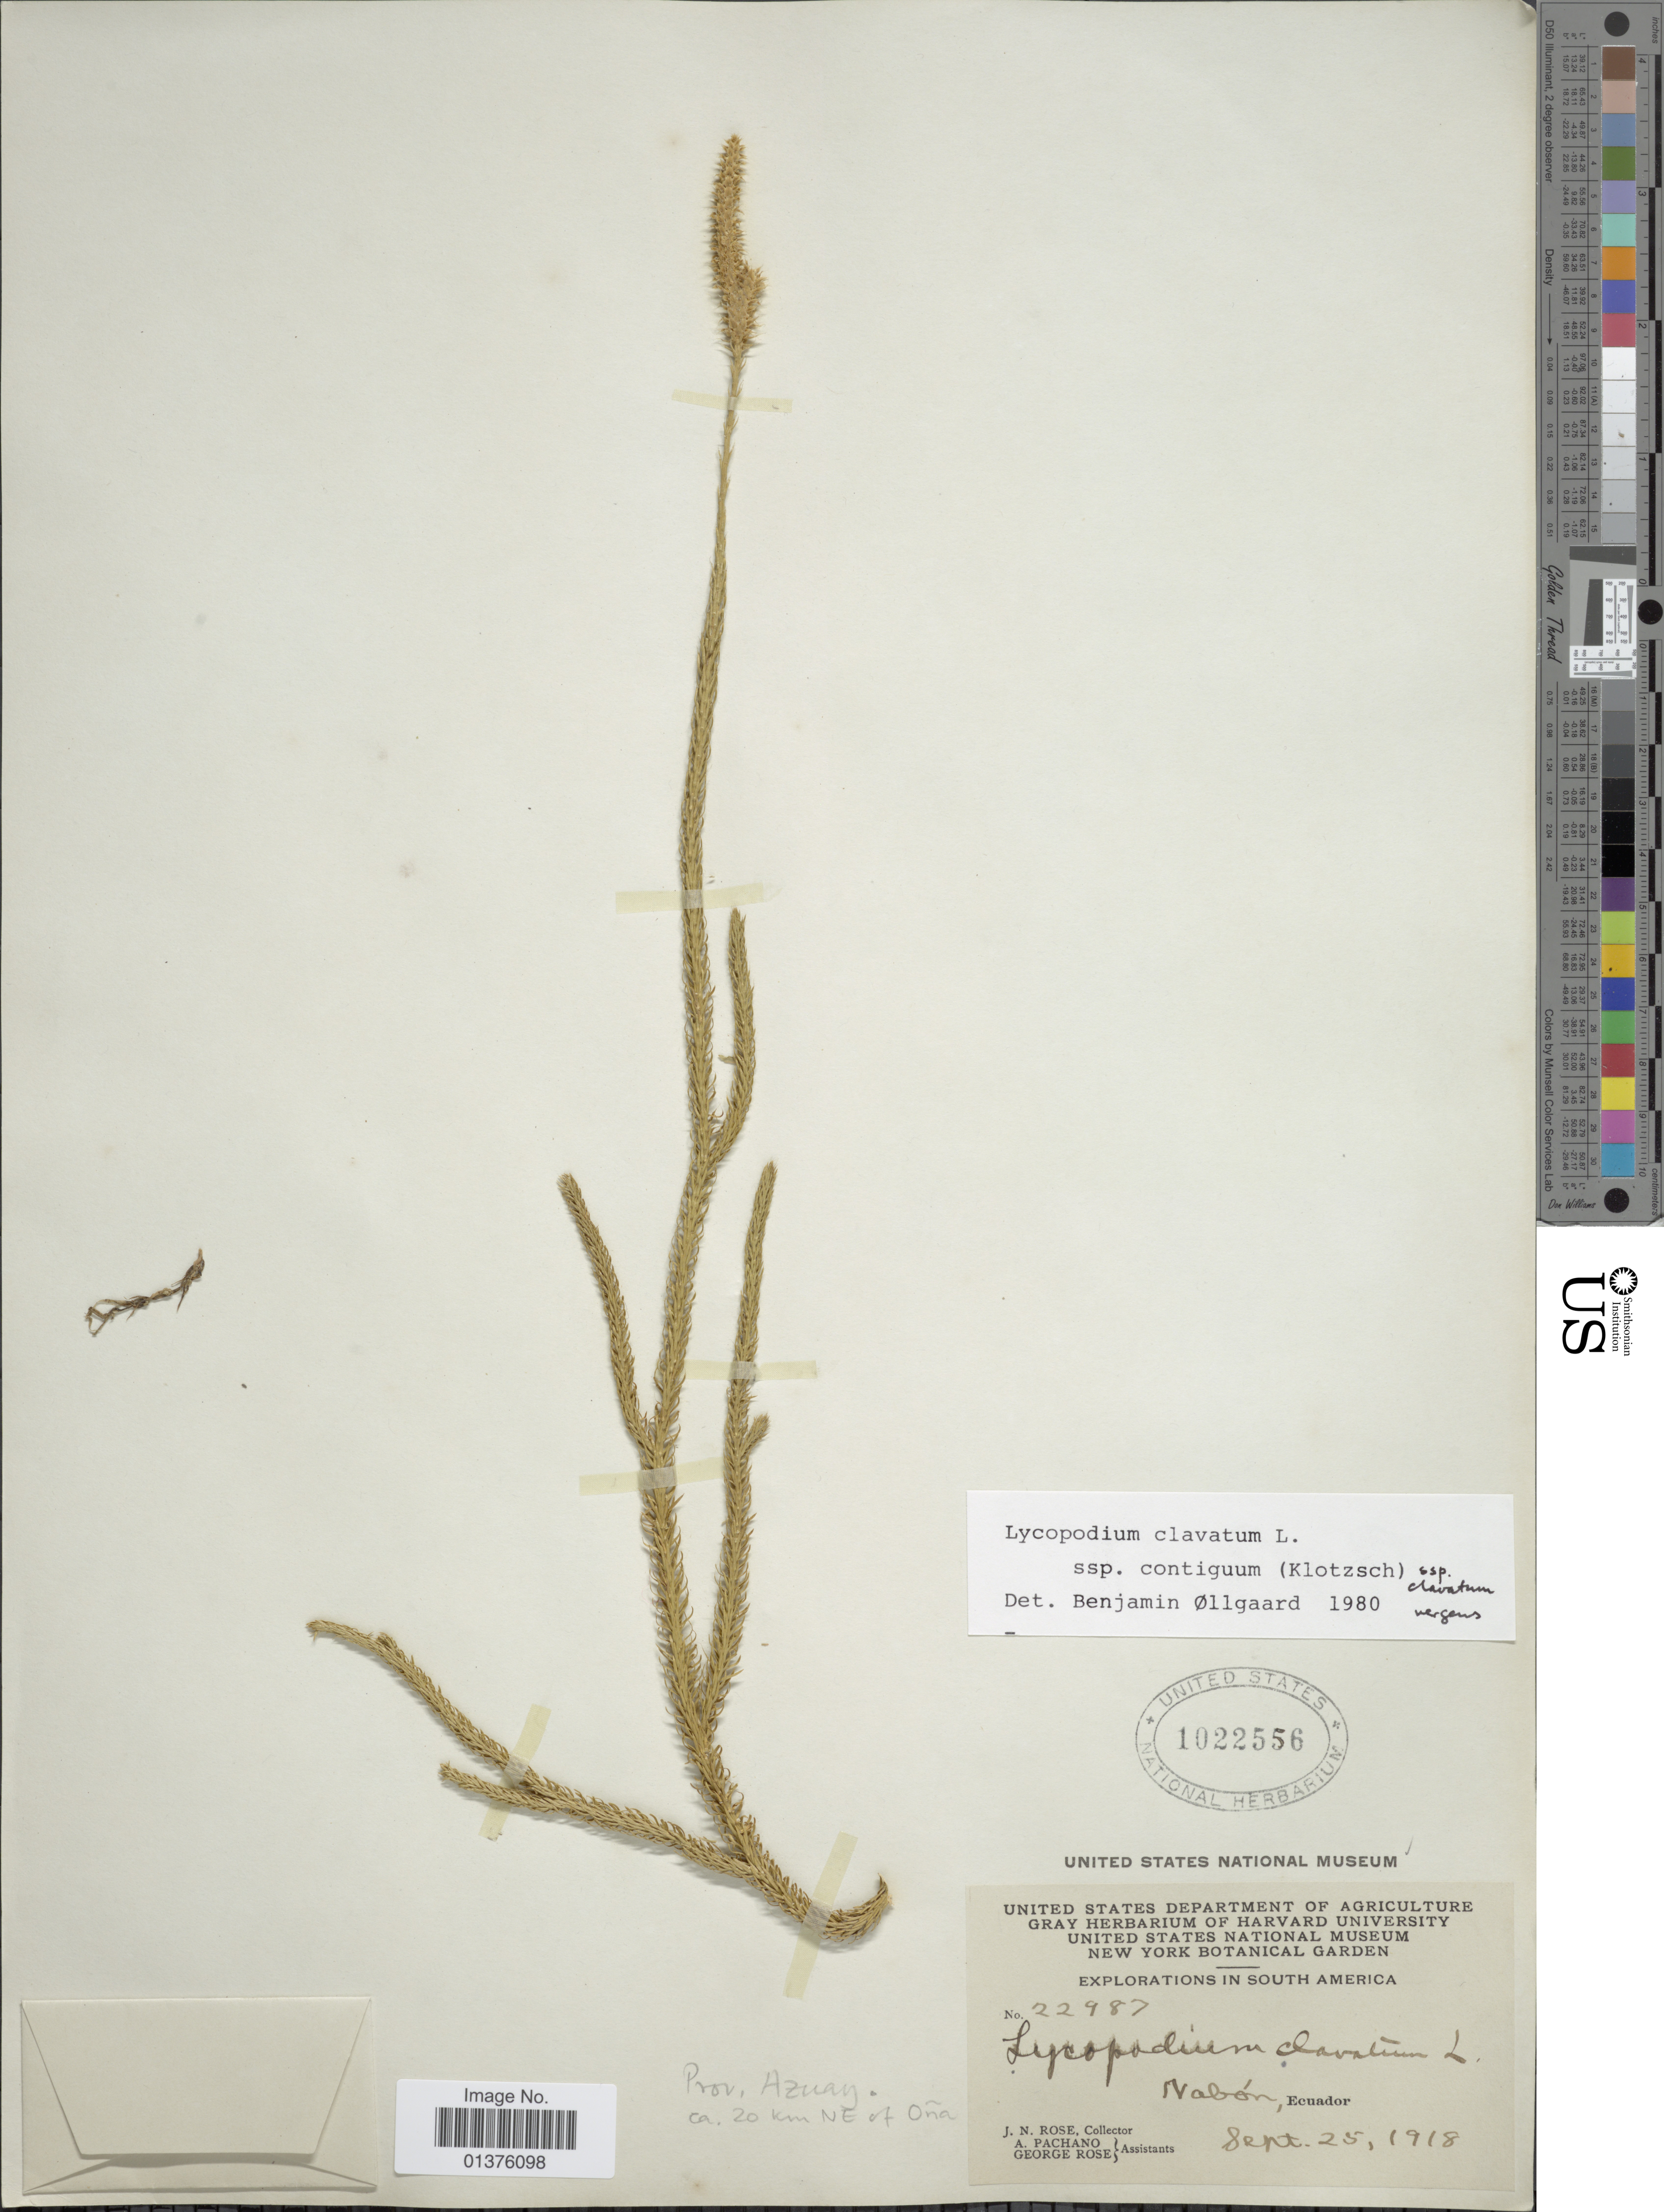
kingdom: Plantae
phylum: Tracheophyta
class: Lycopodiopsida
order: Lycopodiales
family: Lycopodiaceae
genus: Lycopodium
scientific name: Lycopodium clavatum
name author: L.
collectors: J. N. Rose, A. Pachano & G. Rose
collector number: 22987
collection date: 1918-09-25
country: Ecuador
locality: South America, Nabón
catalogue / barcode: US 1022556